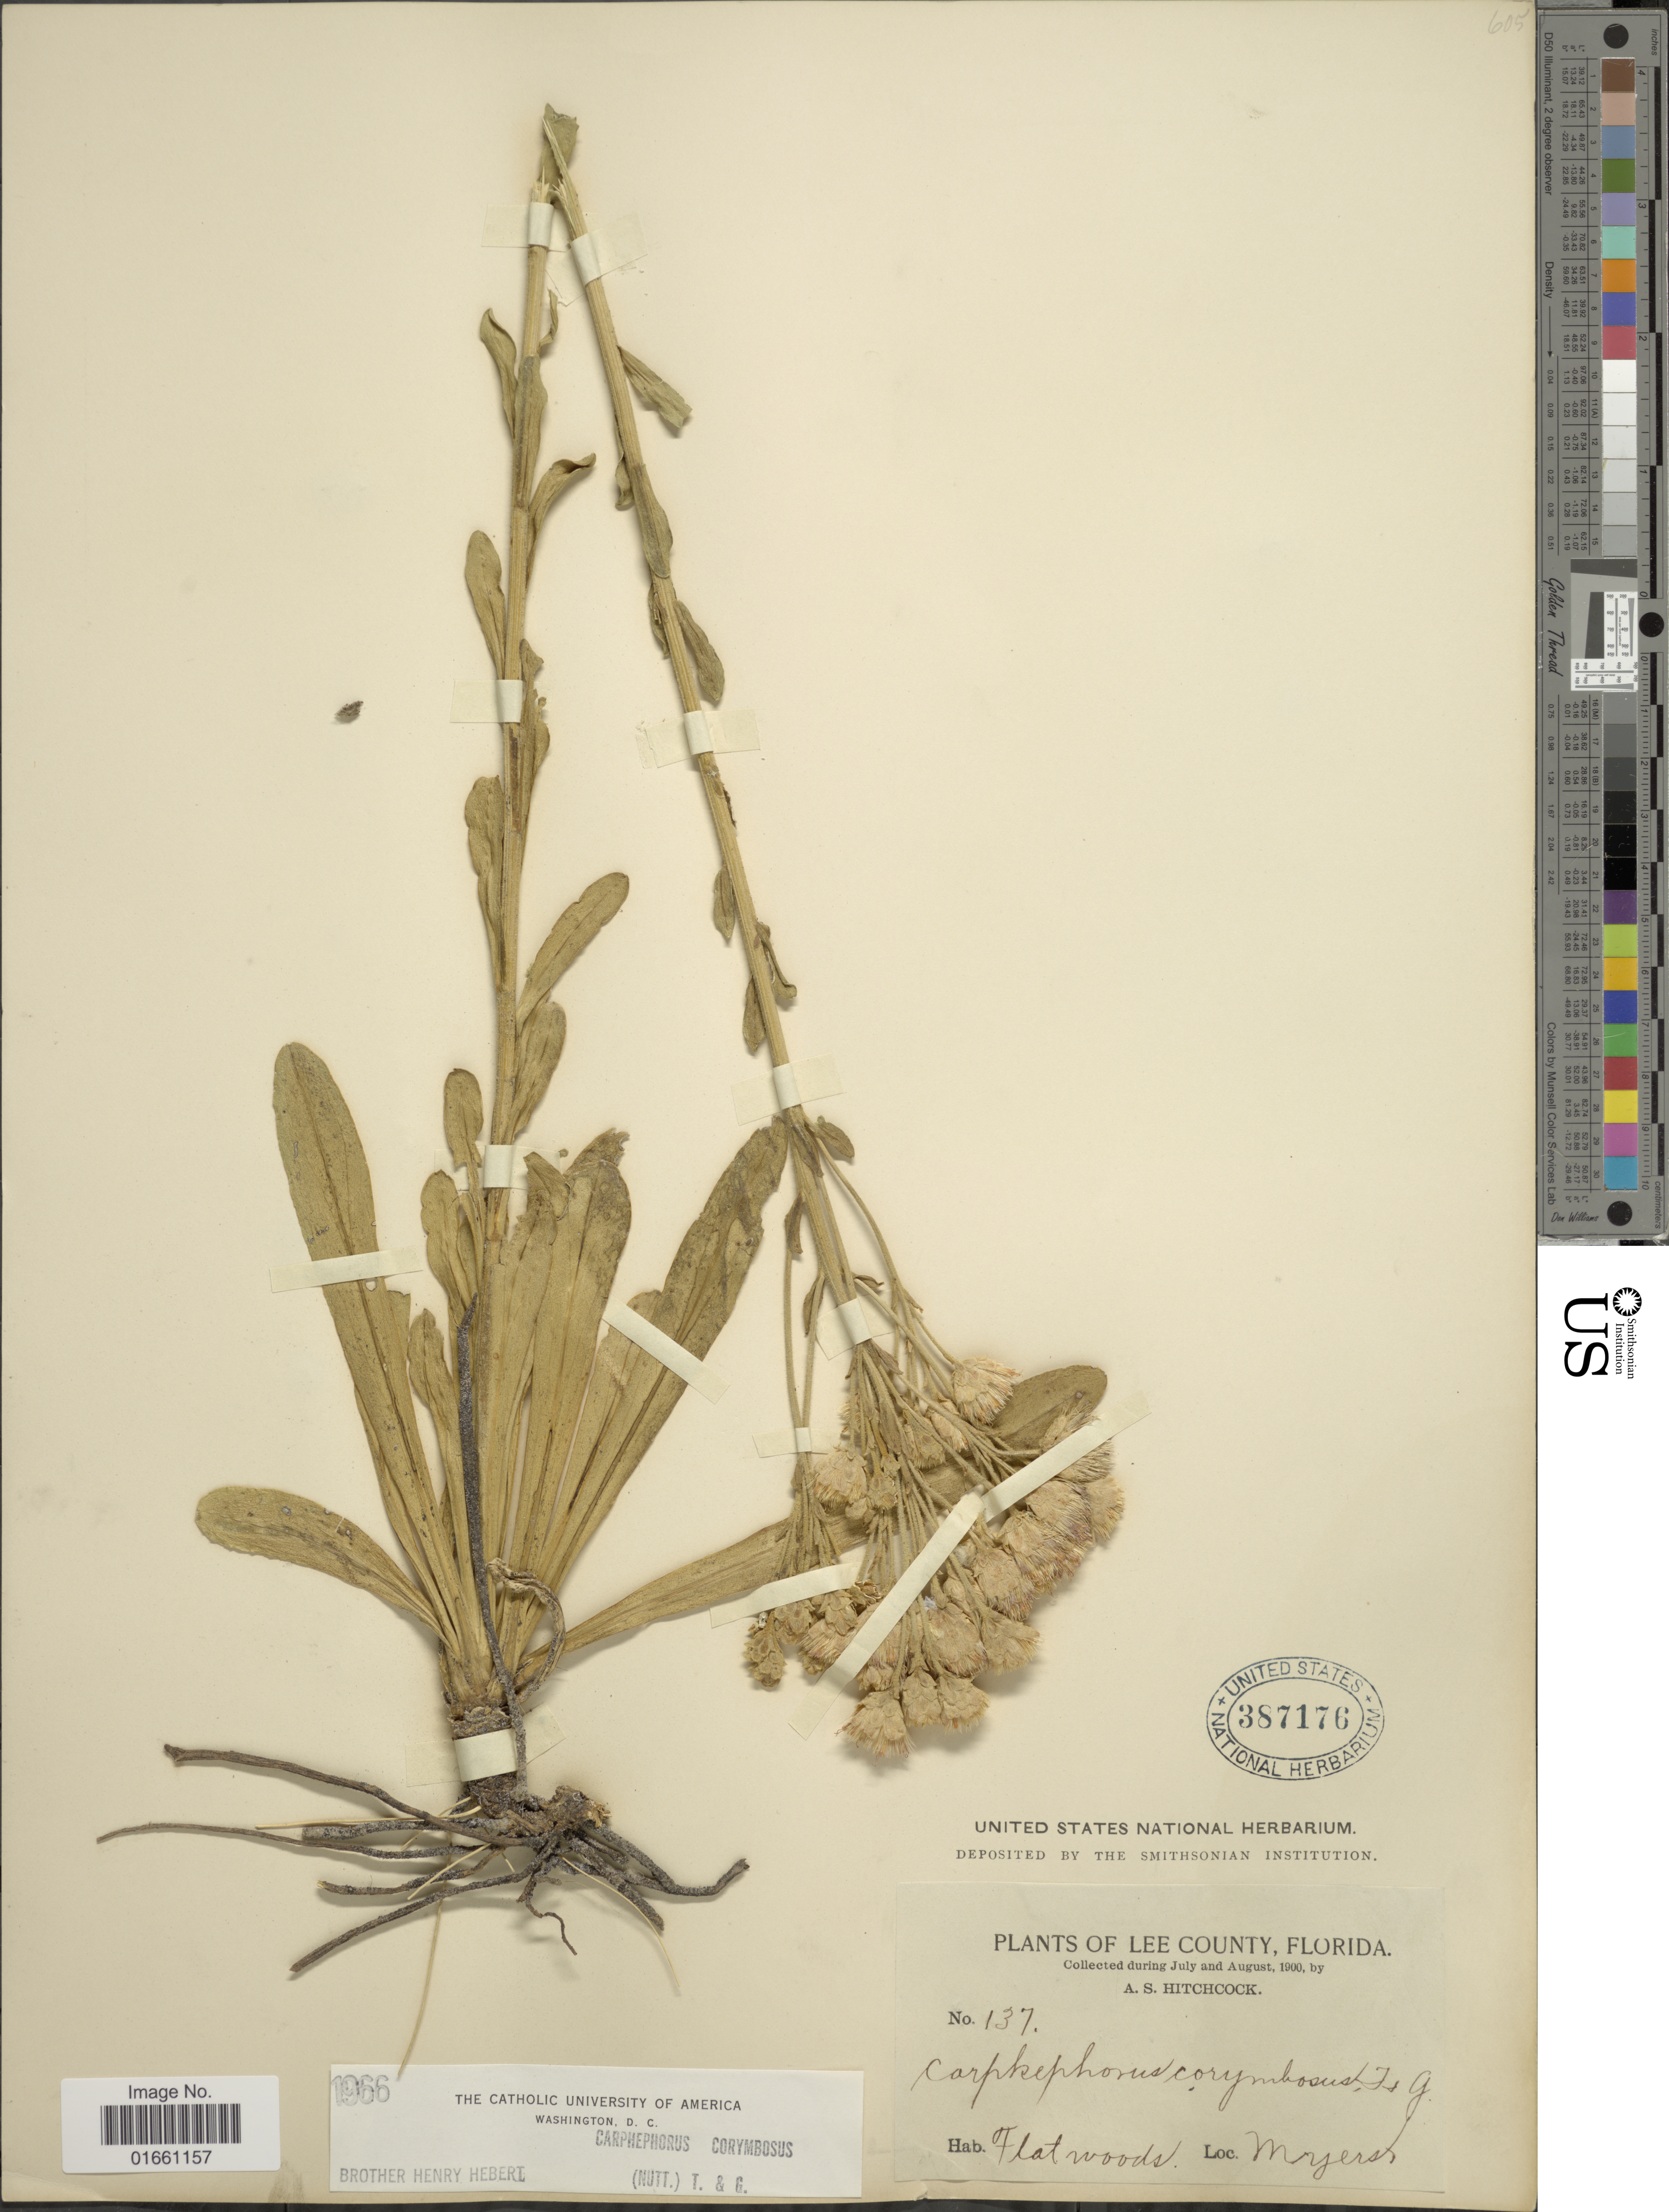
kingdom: Plantae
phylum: Tracheophyta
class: Magnoliopsida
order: Asterales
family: Asteraceae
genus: Carphephorus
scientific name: Carphephorus corymbosus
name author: (Nutt.) Torr. & A. Gray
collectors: A. S. Hitchcock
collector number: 137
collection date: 1900-07/1900-08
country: United States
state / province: Florida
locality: Lee County, Flatwood, Myers.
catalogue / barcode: US 387176